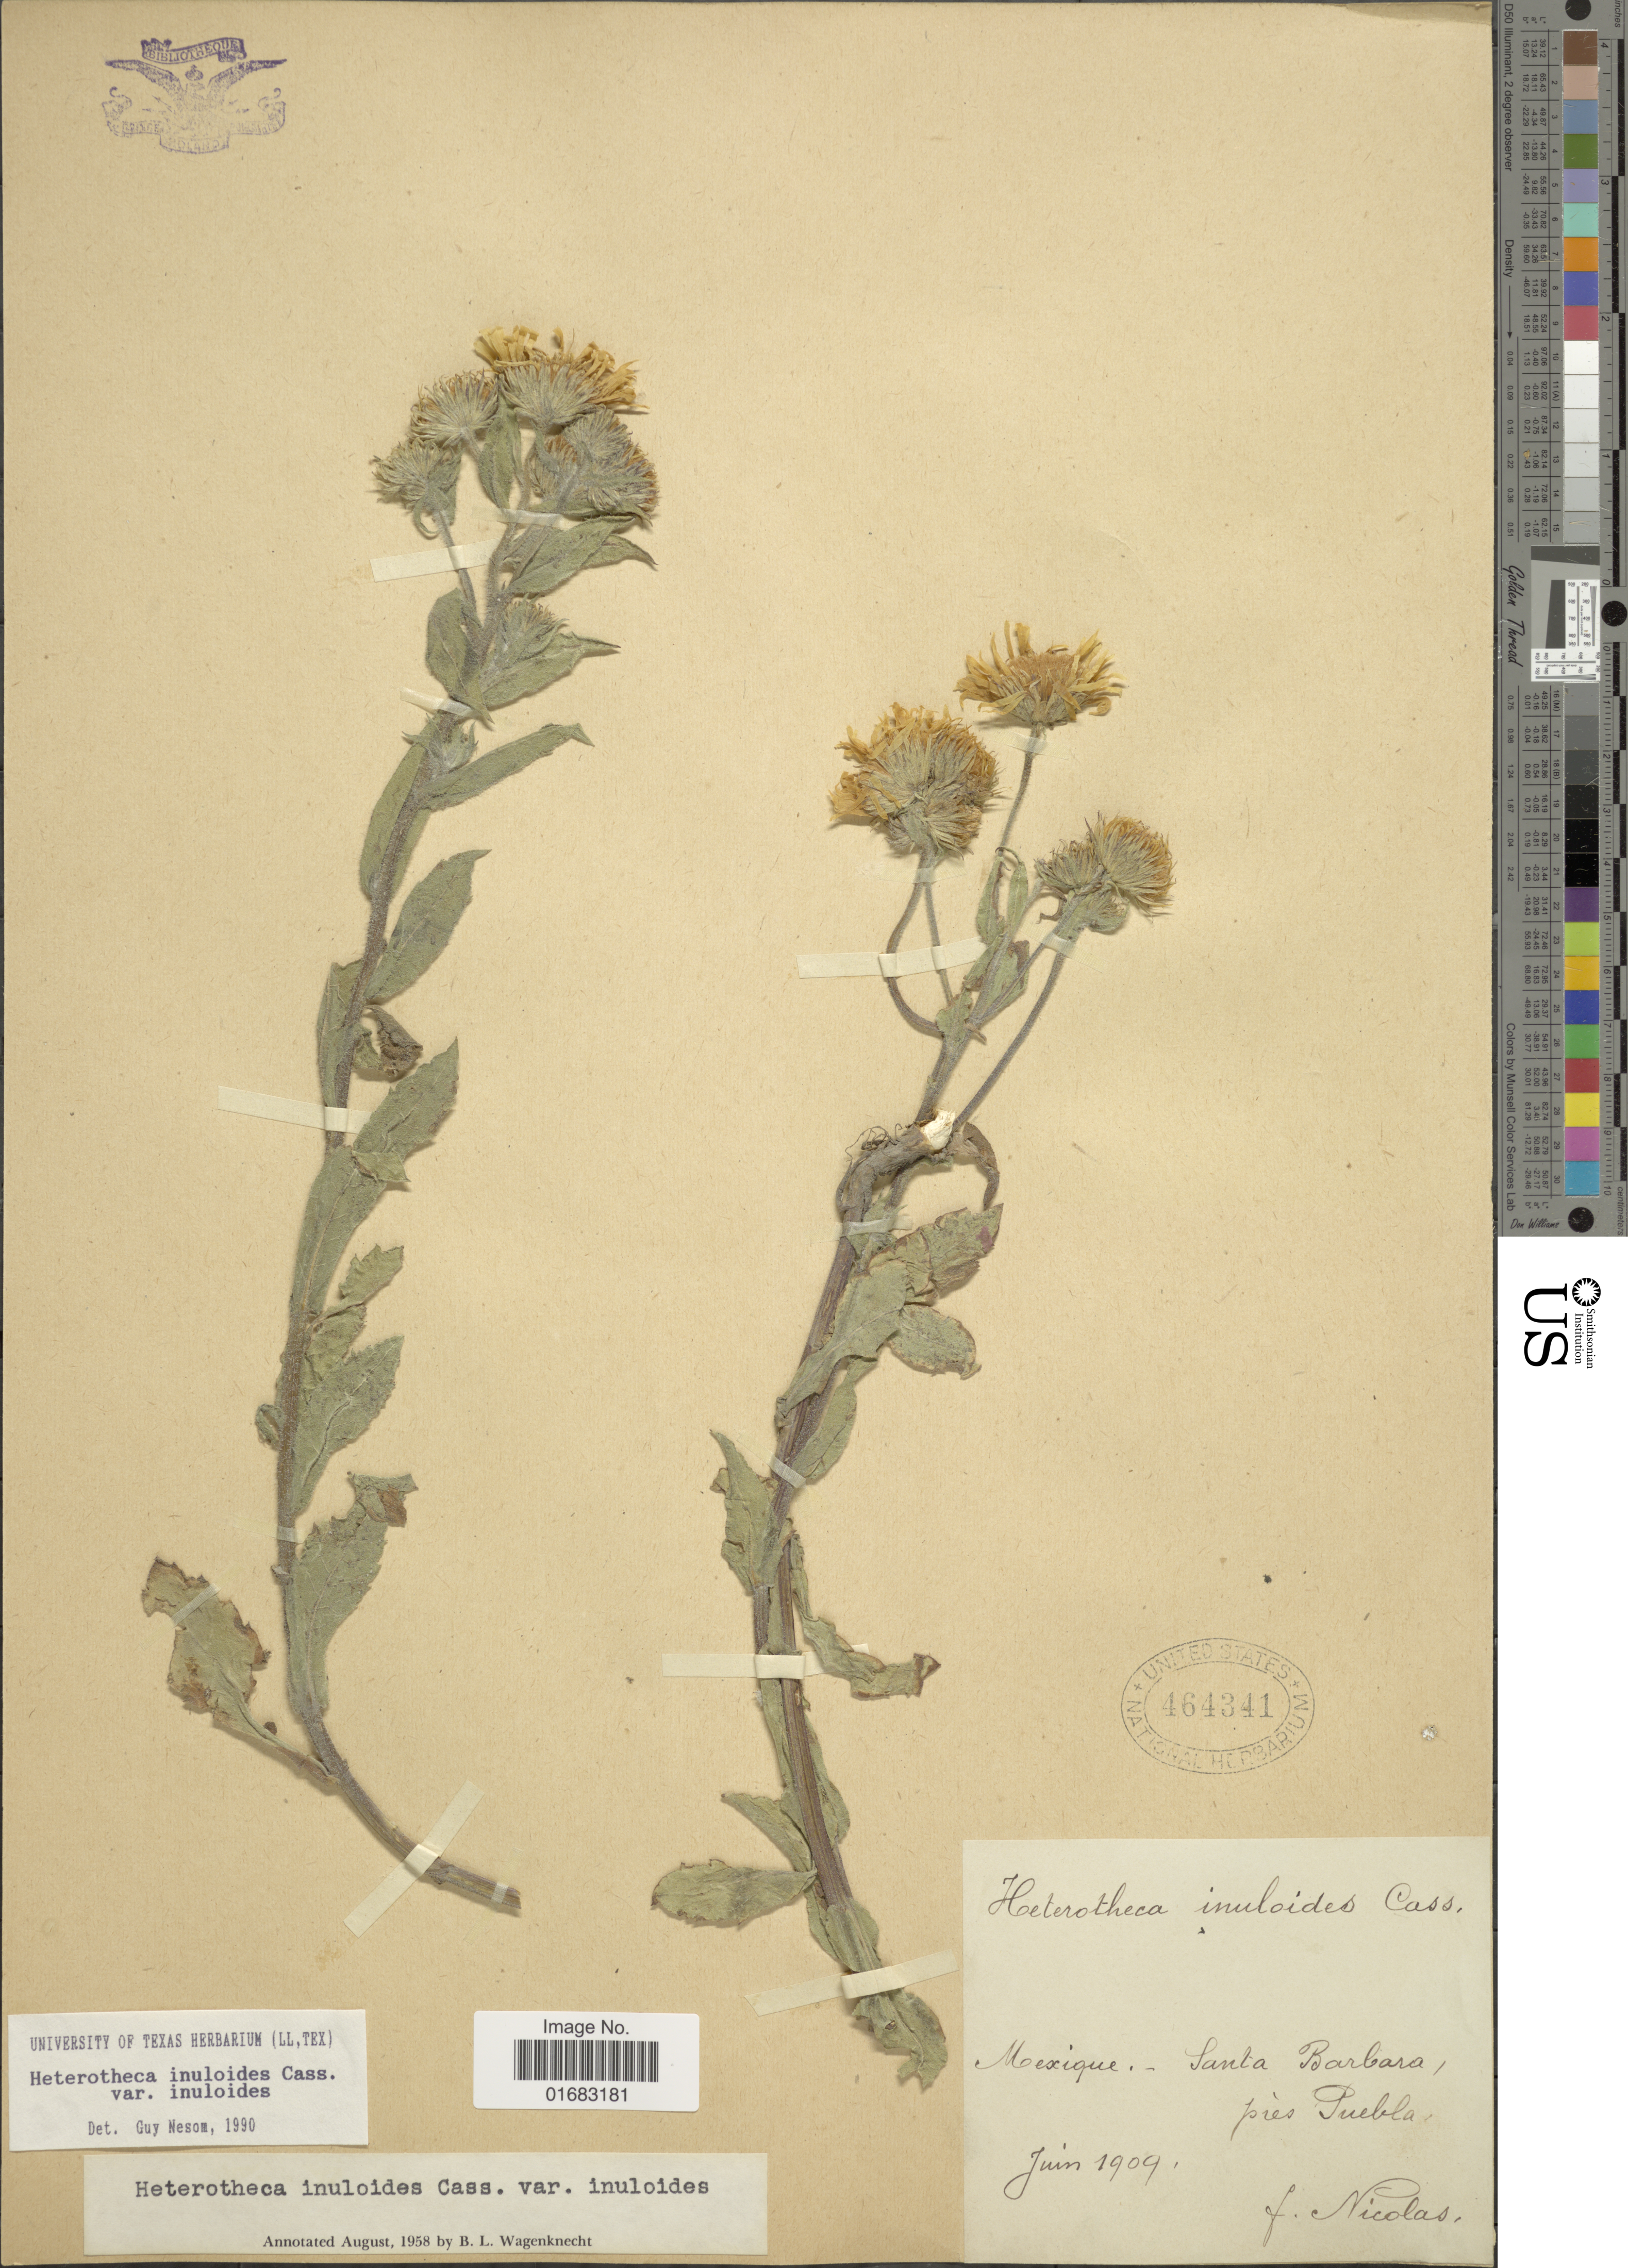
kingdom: Plantae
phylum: Tracheophyta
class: Magnoliopsida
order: Asterales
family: Asteraceae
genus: Heterotheca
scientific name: Heterotheca inuloides var. inuloides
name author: Cass.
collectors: F. Nicolas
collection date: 1909-06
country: Mexico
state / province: Puebla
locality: Mexique.- Santa Barbara, pres Puebla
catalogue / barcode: US 464341